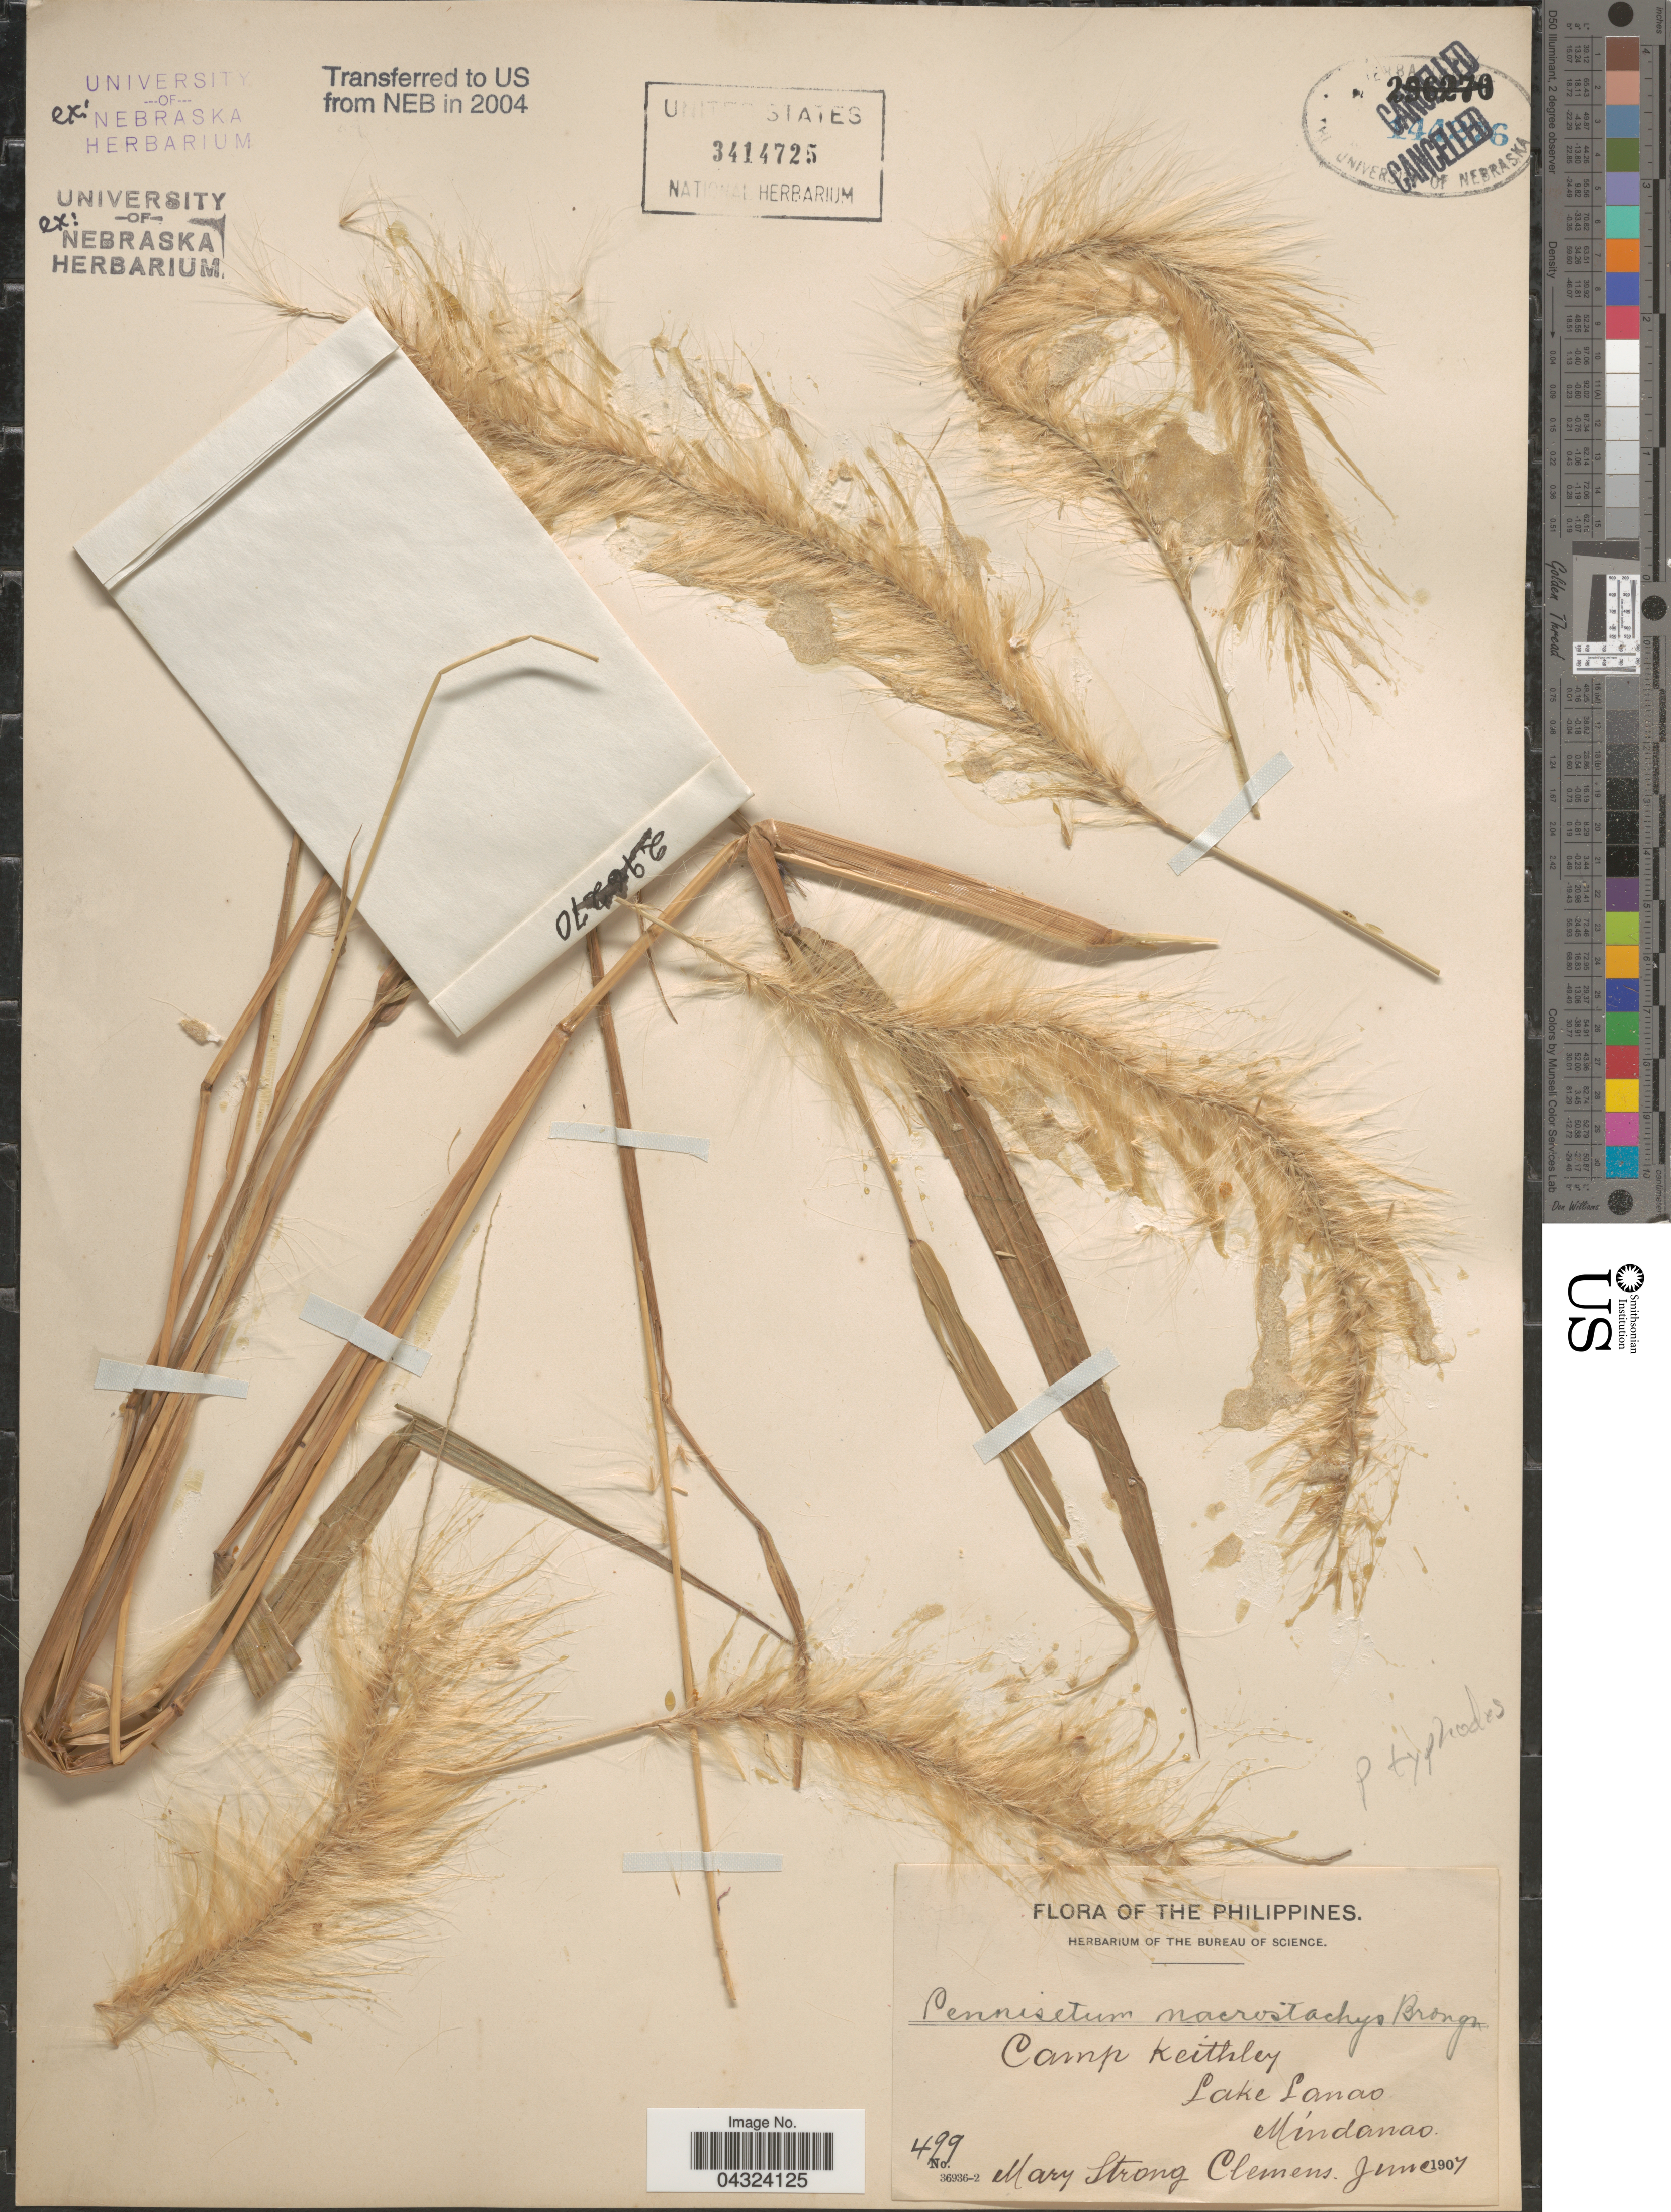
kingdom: Plantae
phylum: Tracheophyta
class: Liliopsida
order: Poales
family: Poaceae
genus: Cenchrus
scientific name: Cenchrus elegans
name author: (Hassk.) Veldkamp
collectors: M. S. Clemens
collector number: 499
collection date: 1907-06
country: Philippines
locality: Camp Keithley. Lake Lanao. Mindanao.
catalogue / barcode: US 3414725